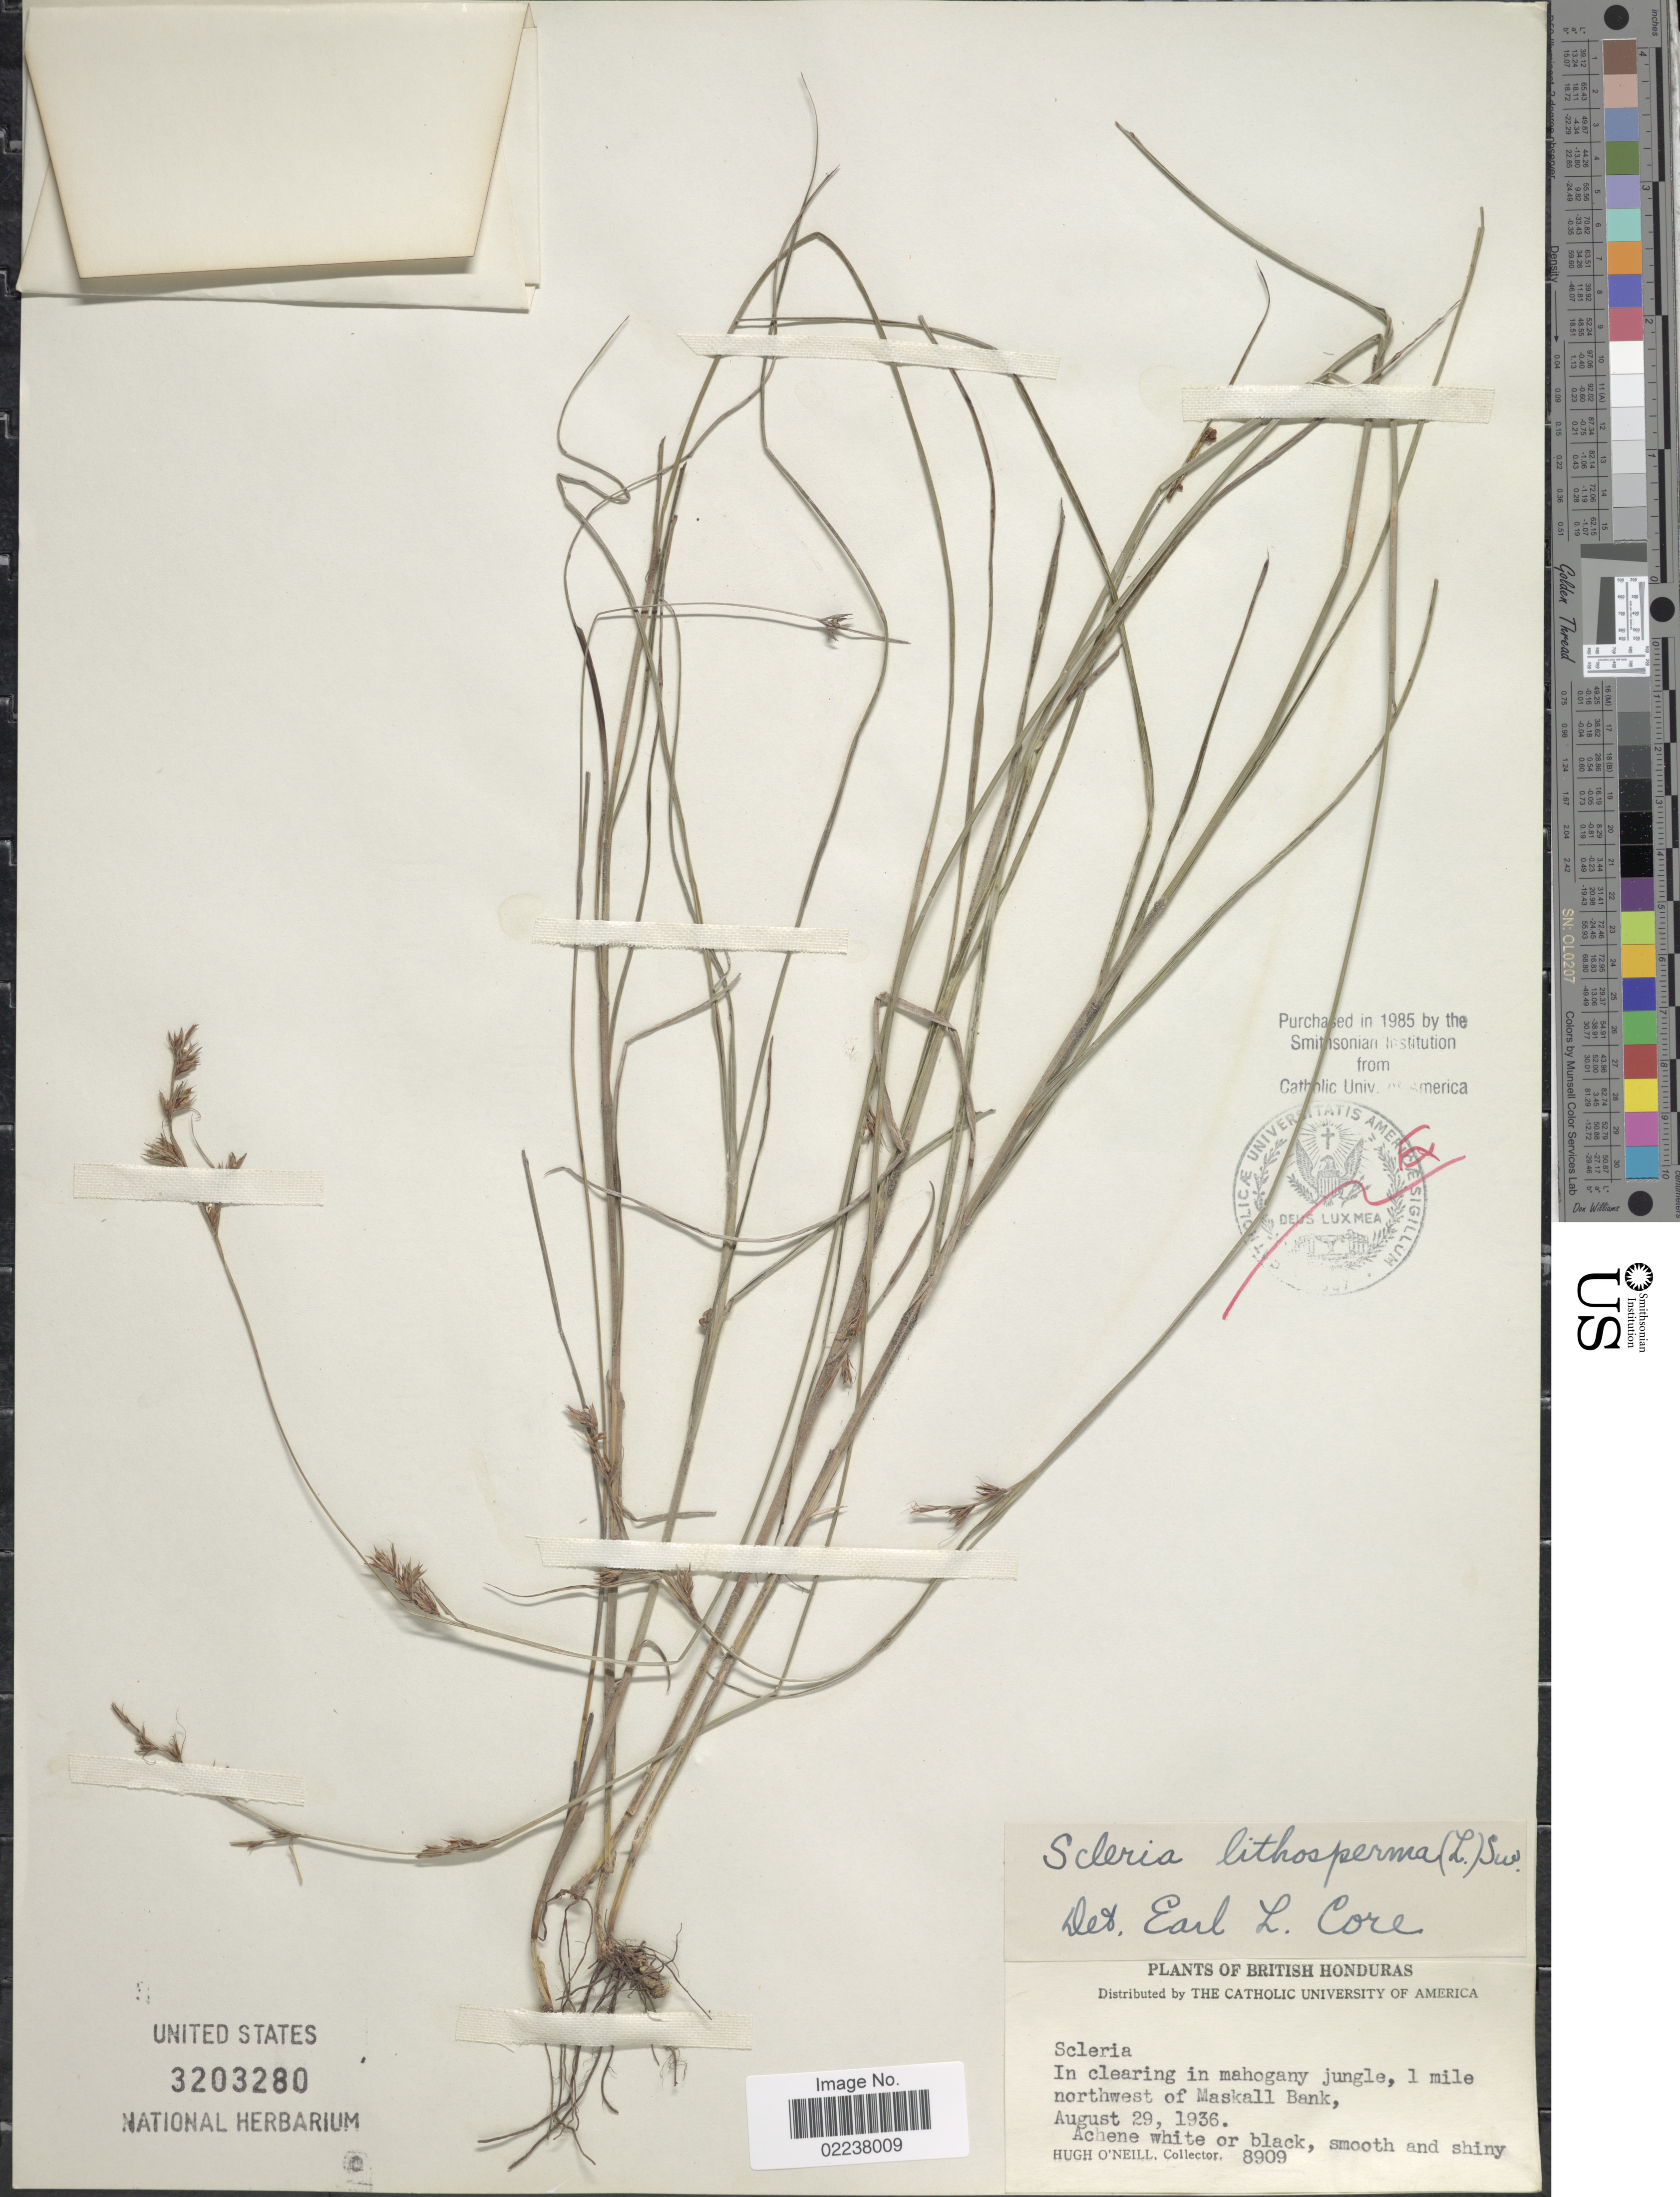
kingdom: Plantae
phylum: Tracheophyta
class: Liliopsida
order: Poales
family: Cyperaceae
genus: Scleria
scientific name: Scleria lithosperma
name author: (L.) Sw.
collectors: H. O'Neill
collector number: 8909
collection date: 1936-08-29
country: Belize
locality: British Honduras, 1 mile northwest of Maskall Bank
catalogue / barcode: US 3203280